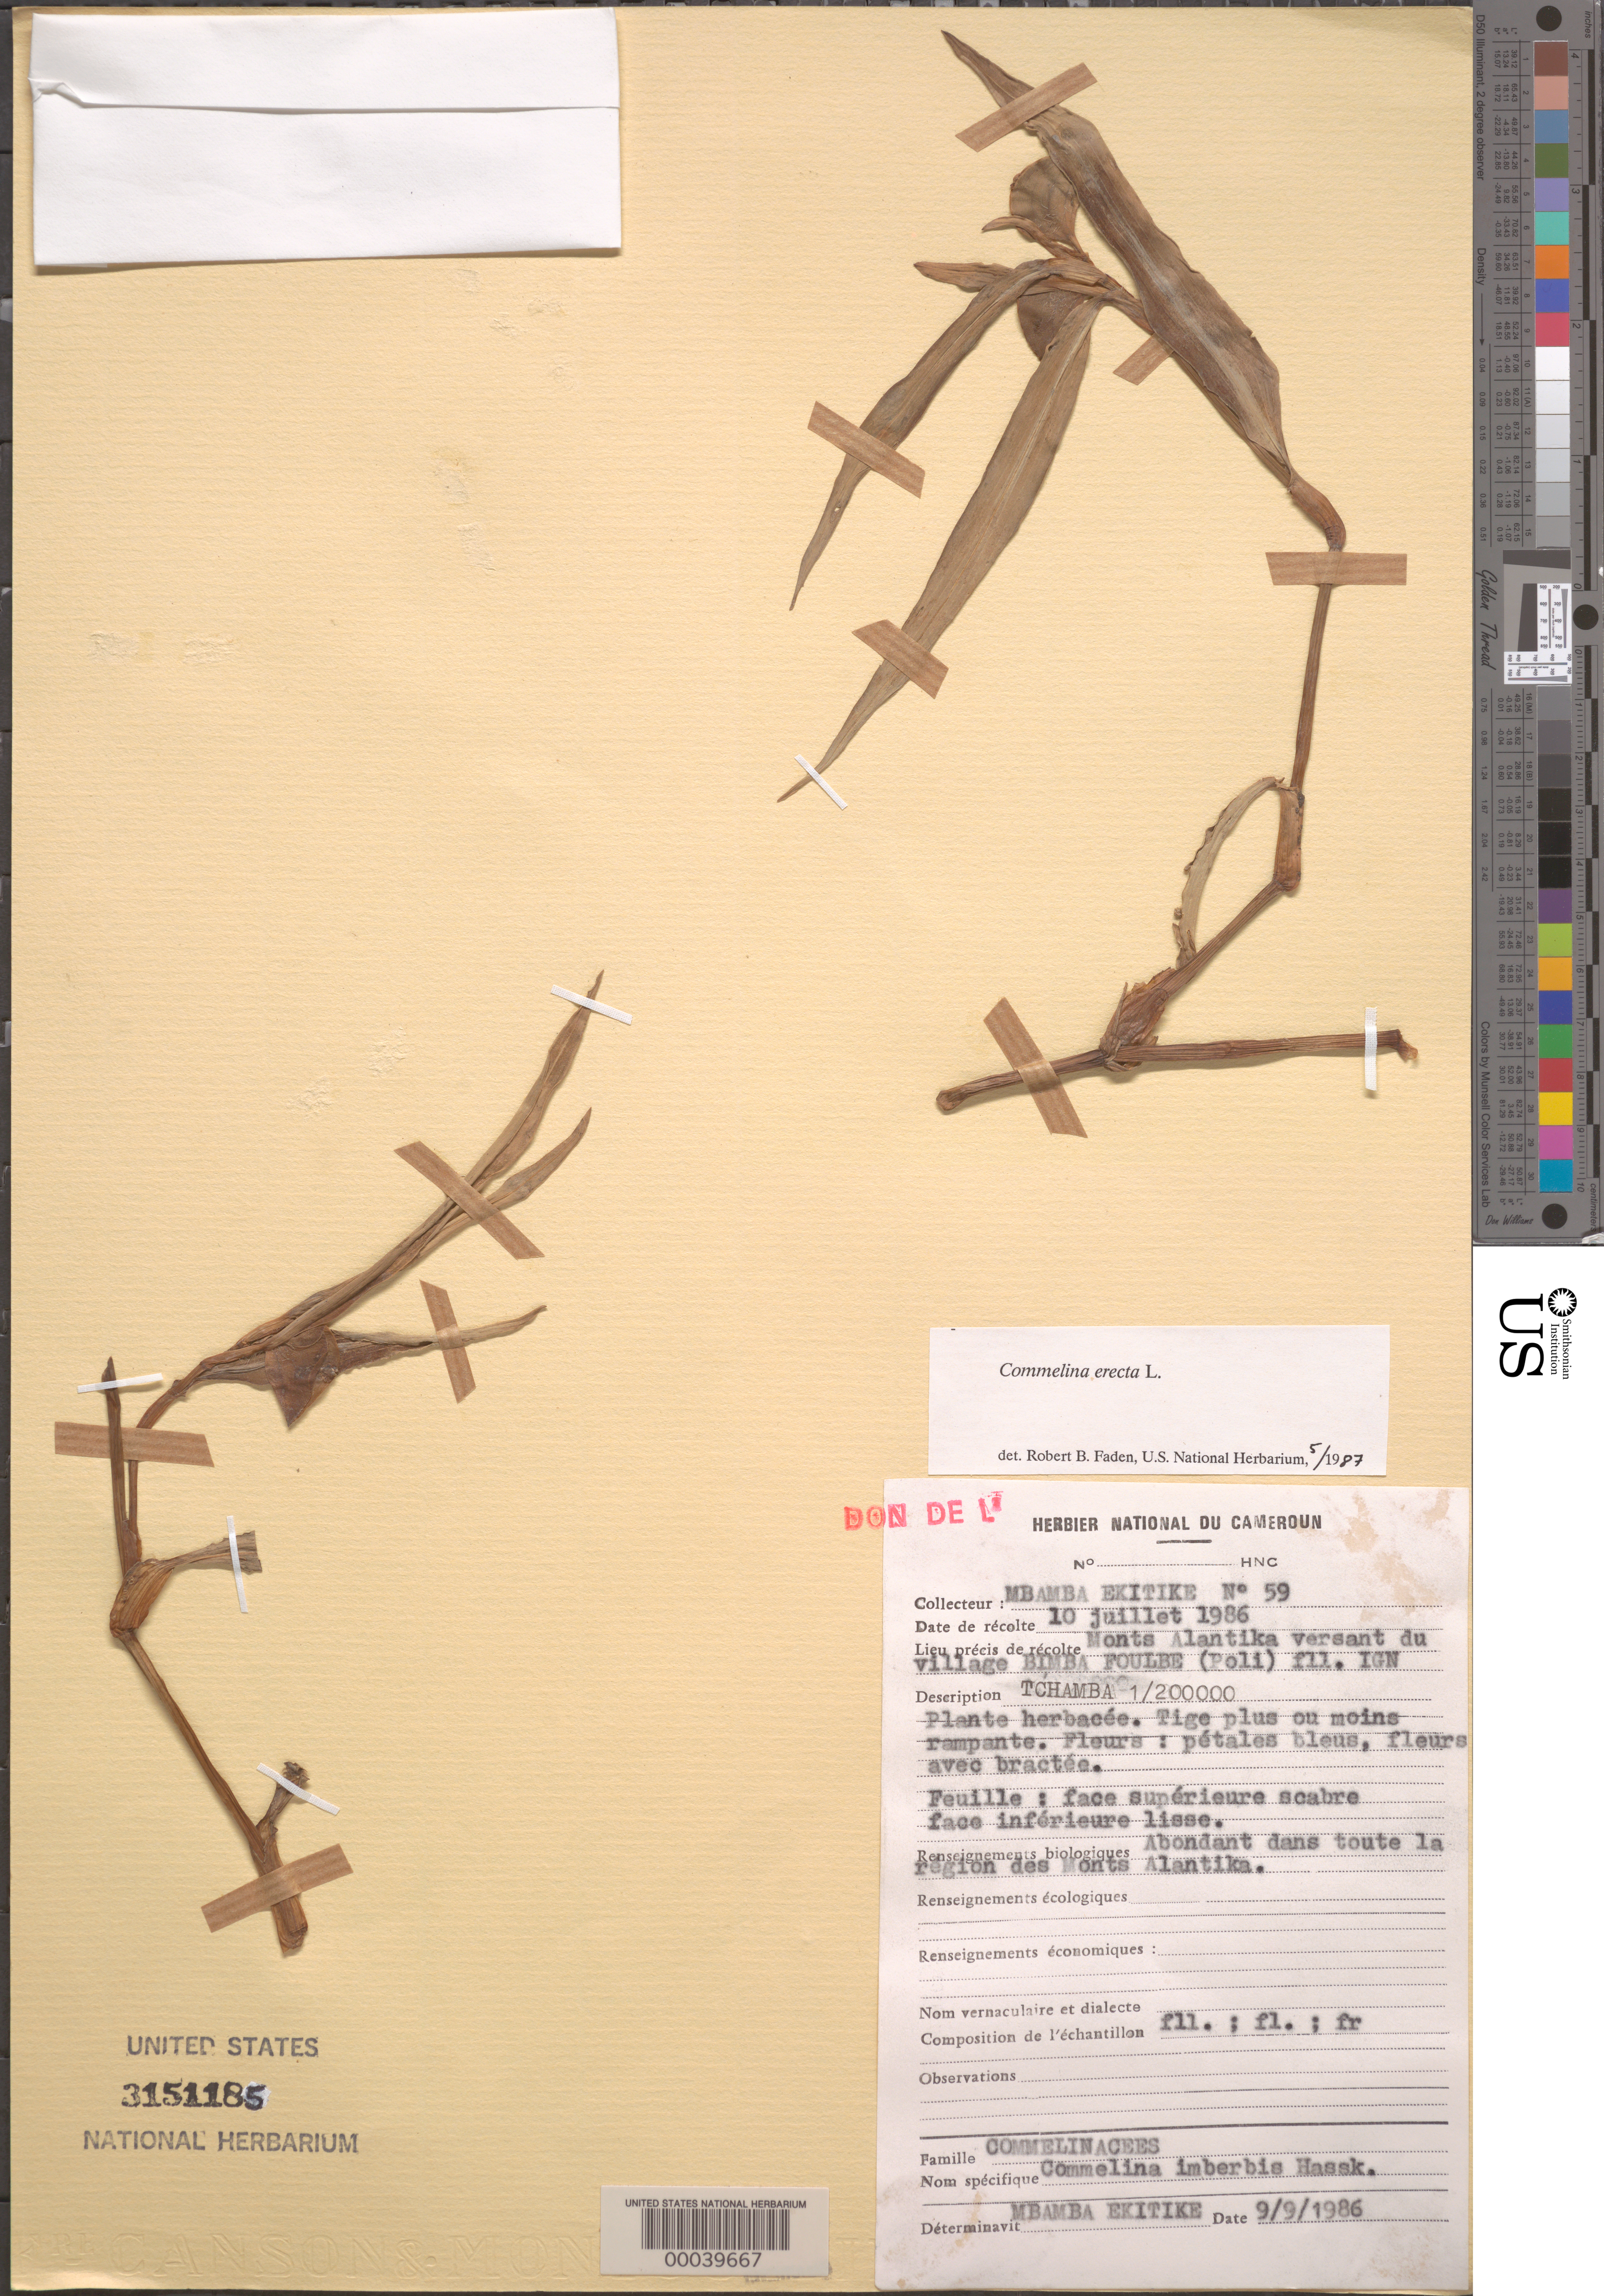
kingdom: Plantae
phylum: Tracheophyta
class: Liliopsida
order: Commelinales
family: Commelinaceae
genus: Commelina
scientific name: Commelina erecta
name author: L.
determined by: Faden, Robert B., (US), Smithsonian Institution - National Museum of Natural History (UNITED STATES)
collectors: M. Ekitike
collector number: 59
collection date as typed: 10 Jul 1986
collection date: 1986-07-10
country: Cameroon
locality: Monts alantika versant of village wangay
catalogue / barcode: US 3151185